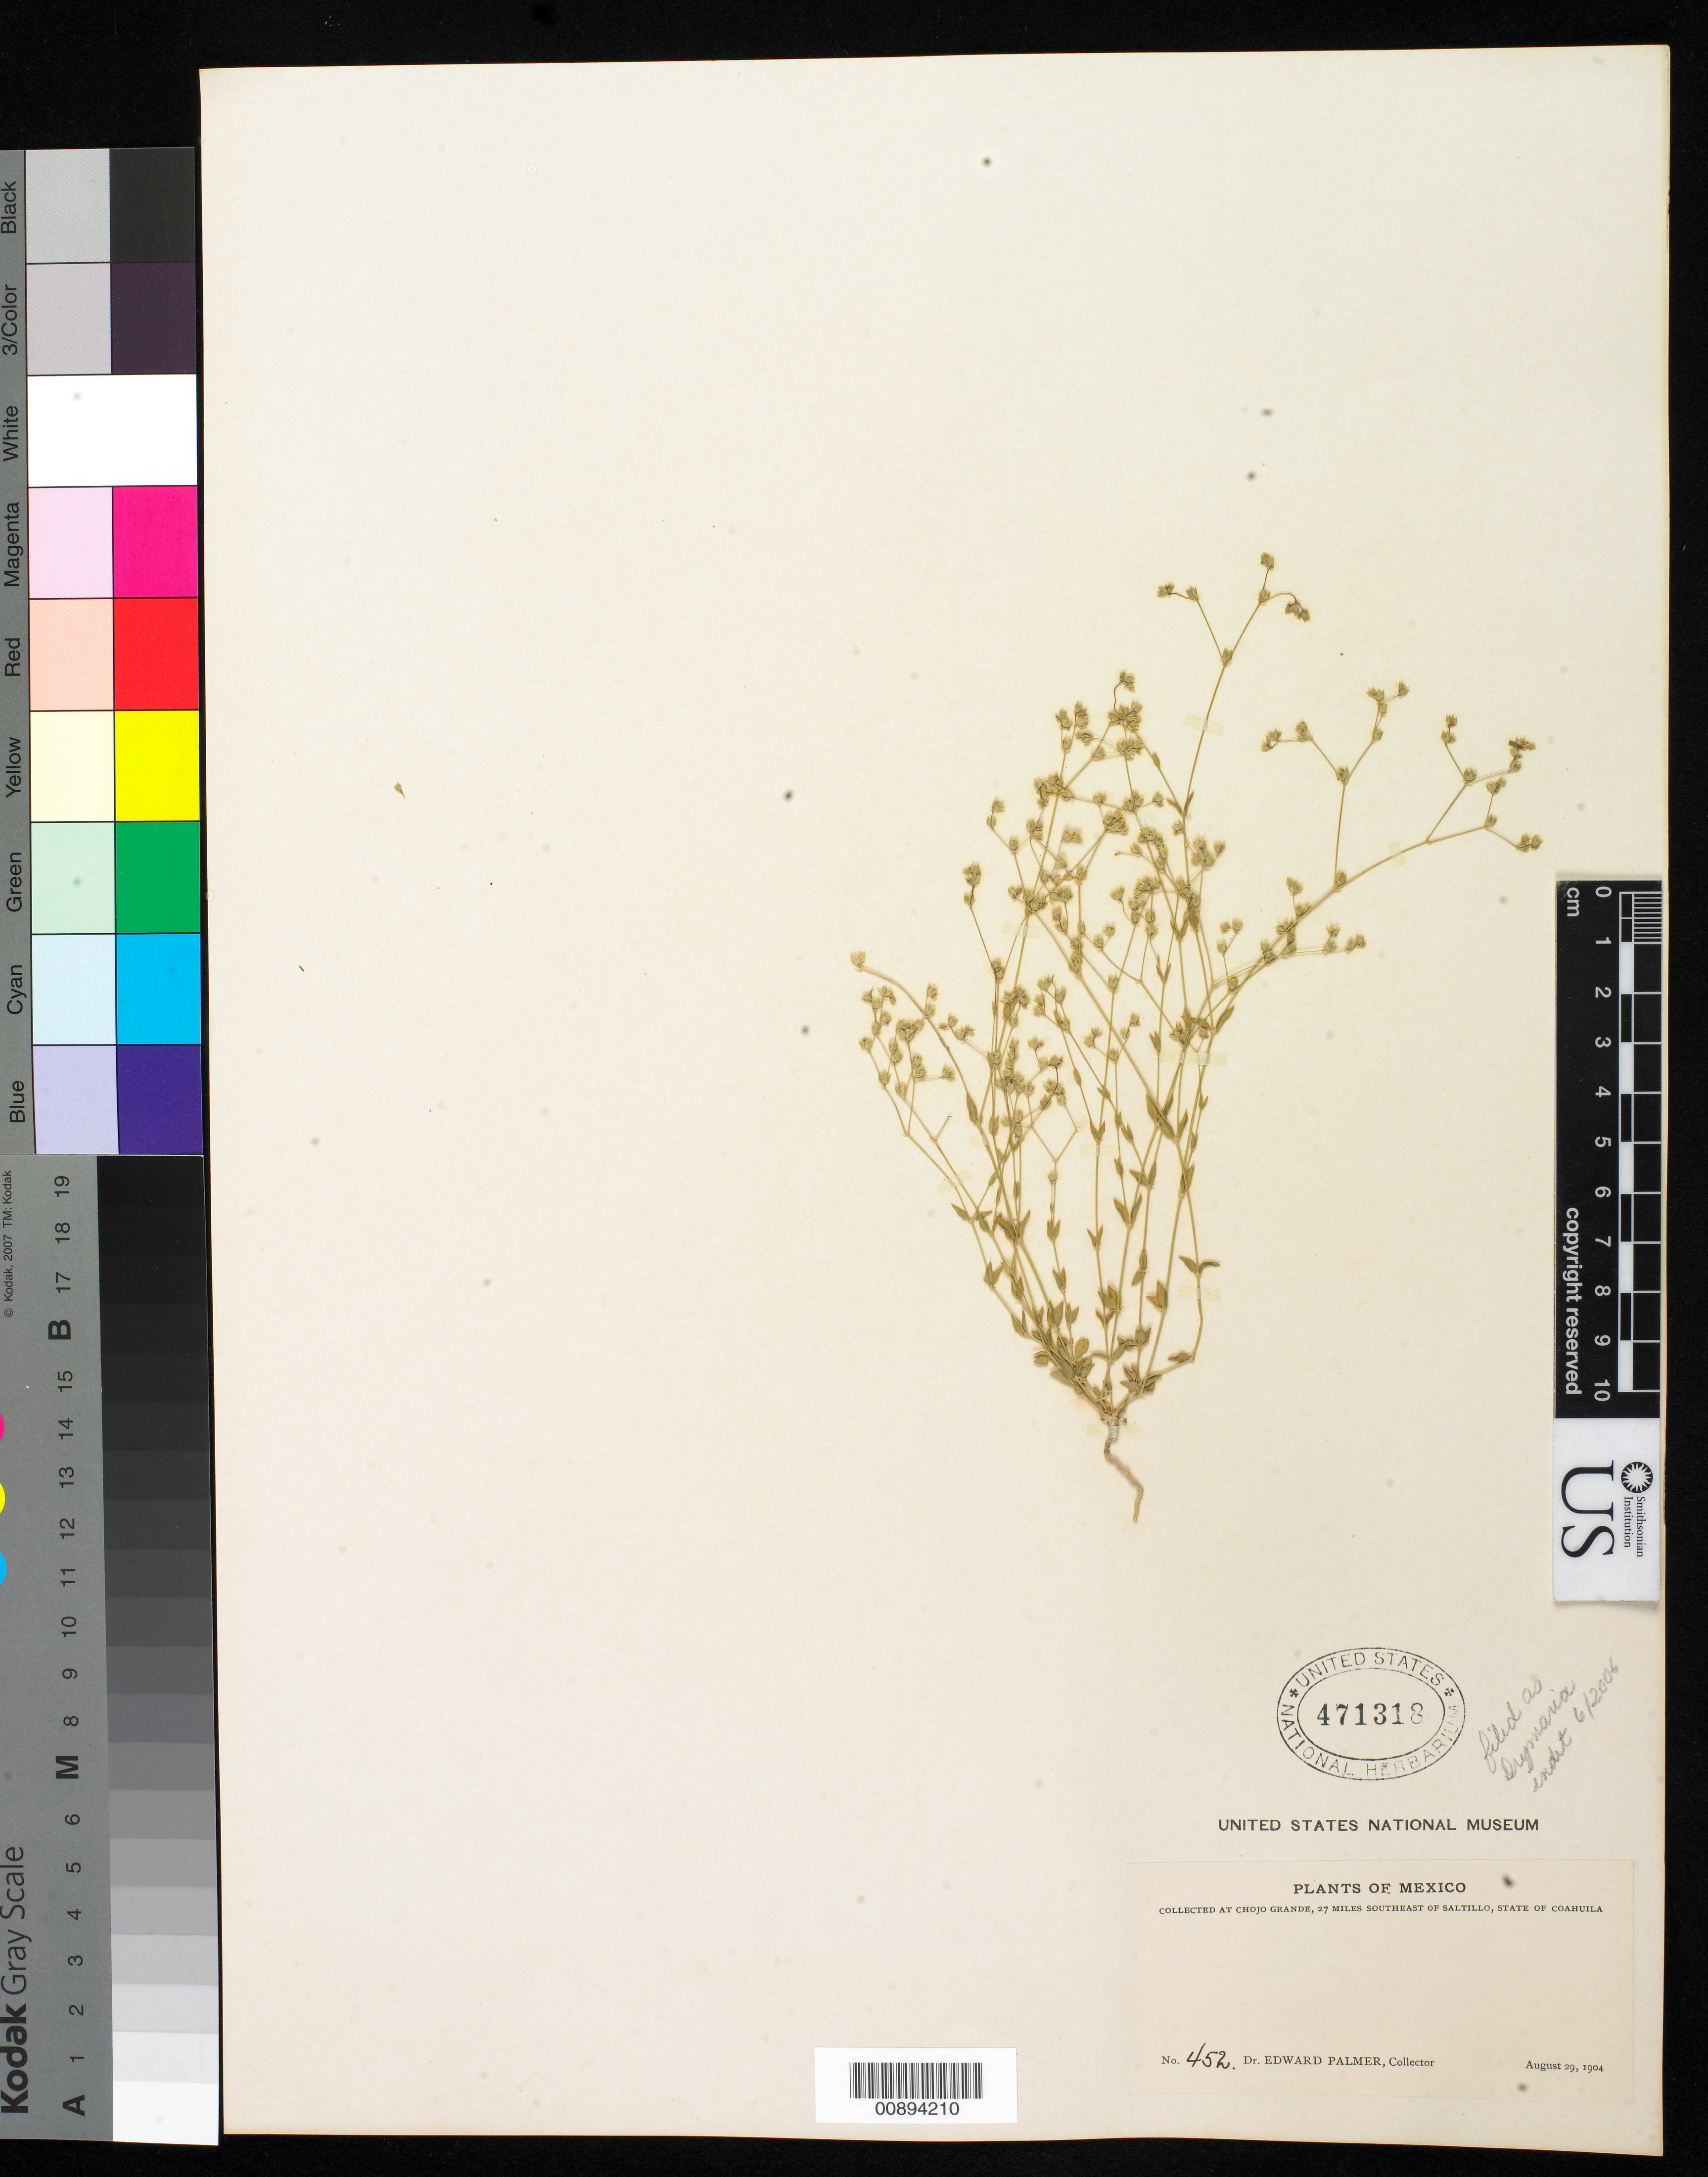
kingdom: Plantae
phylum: Tracheophyta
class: Magnoliopsida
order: Caryophyllales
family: Caryophyllaceae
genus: Drymaria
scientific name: Drymaria sp.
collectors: E. Palmer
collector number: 452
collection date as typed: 29 Aug 1904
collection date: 1904-08-29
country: Mexico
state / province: Coahuila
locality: Chojo Grande, 27 miles southeast of Saltillo, Coahuila.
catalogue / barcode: US 471318